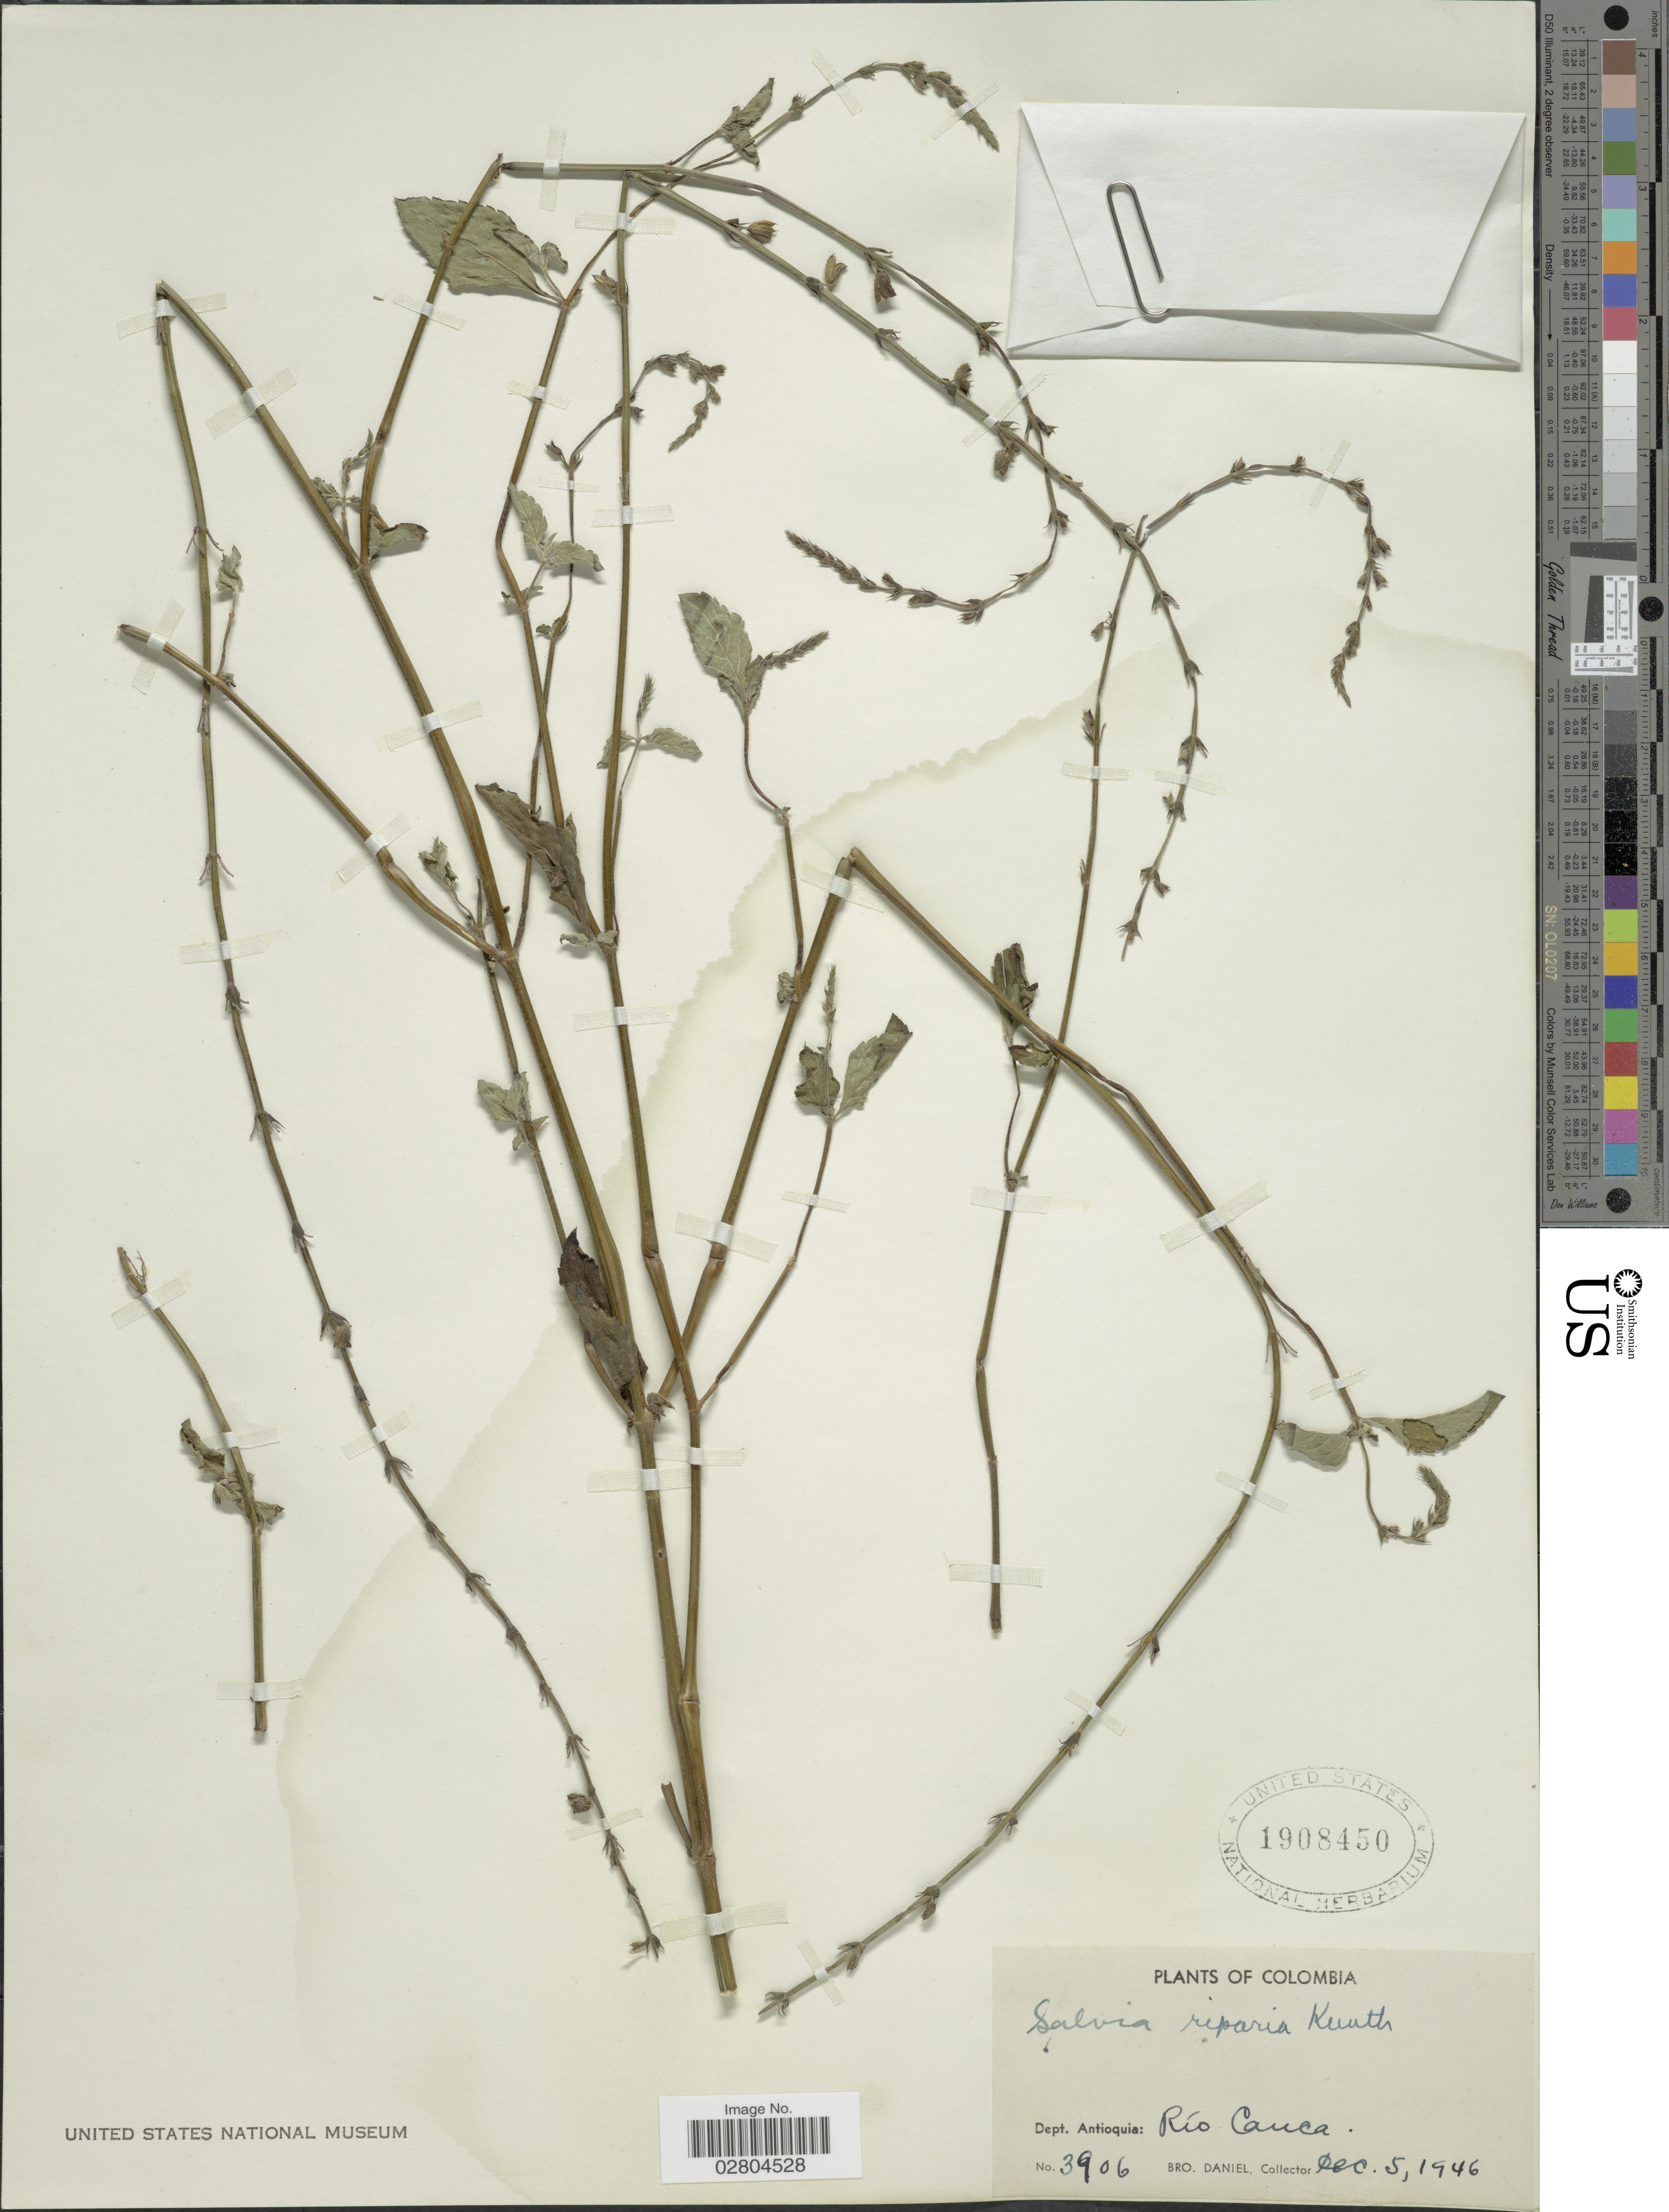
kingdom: Plantae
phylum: Tracheophyta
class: Magnoliopsida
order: Lamiales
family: Lamiaceae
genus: Salvia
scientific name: Salvia misella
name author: Kunth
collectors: Bro. Daniel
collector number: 3906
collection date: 1946-12-05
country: Colombia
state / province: Antioquia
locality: Dept. Antioquia: Río Cauca.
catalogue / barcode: US 1908450